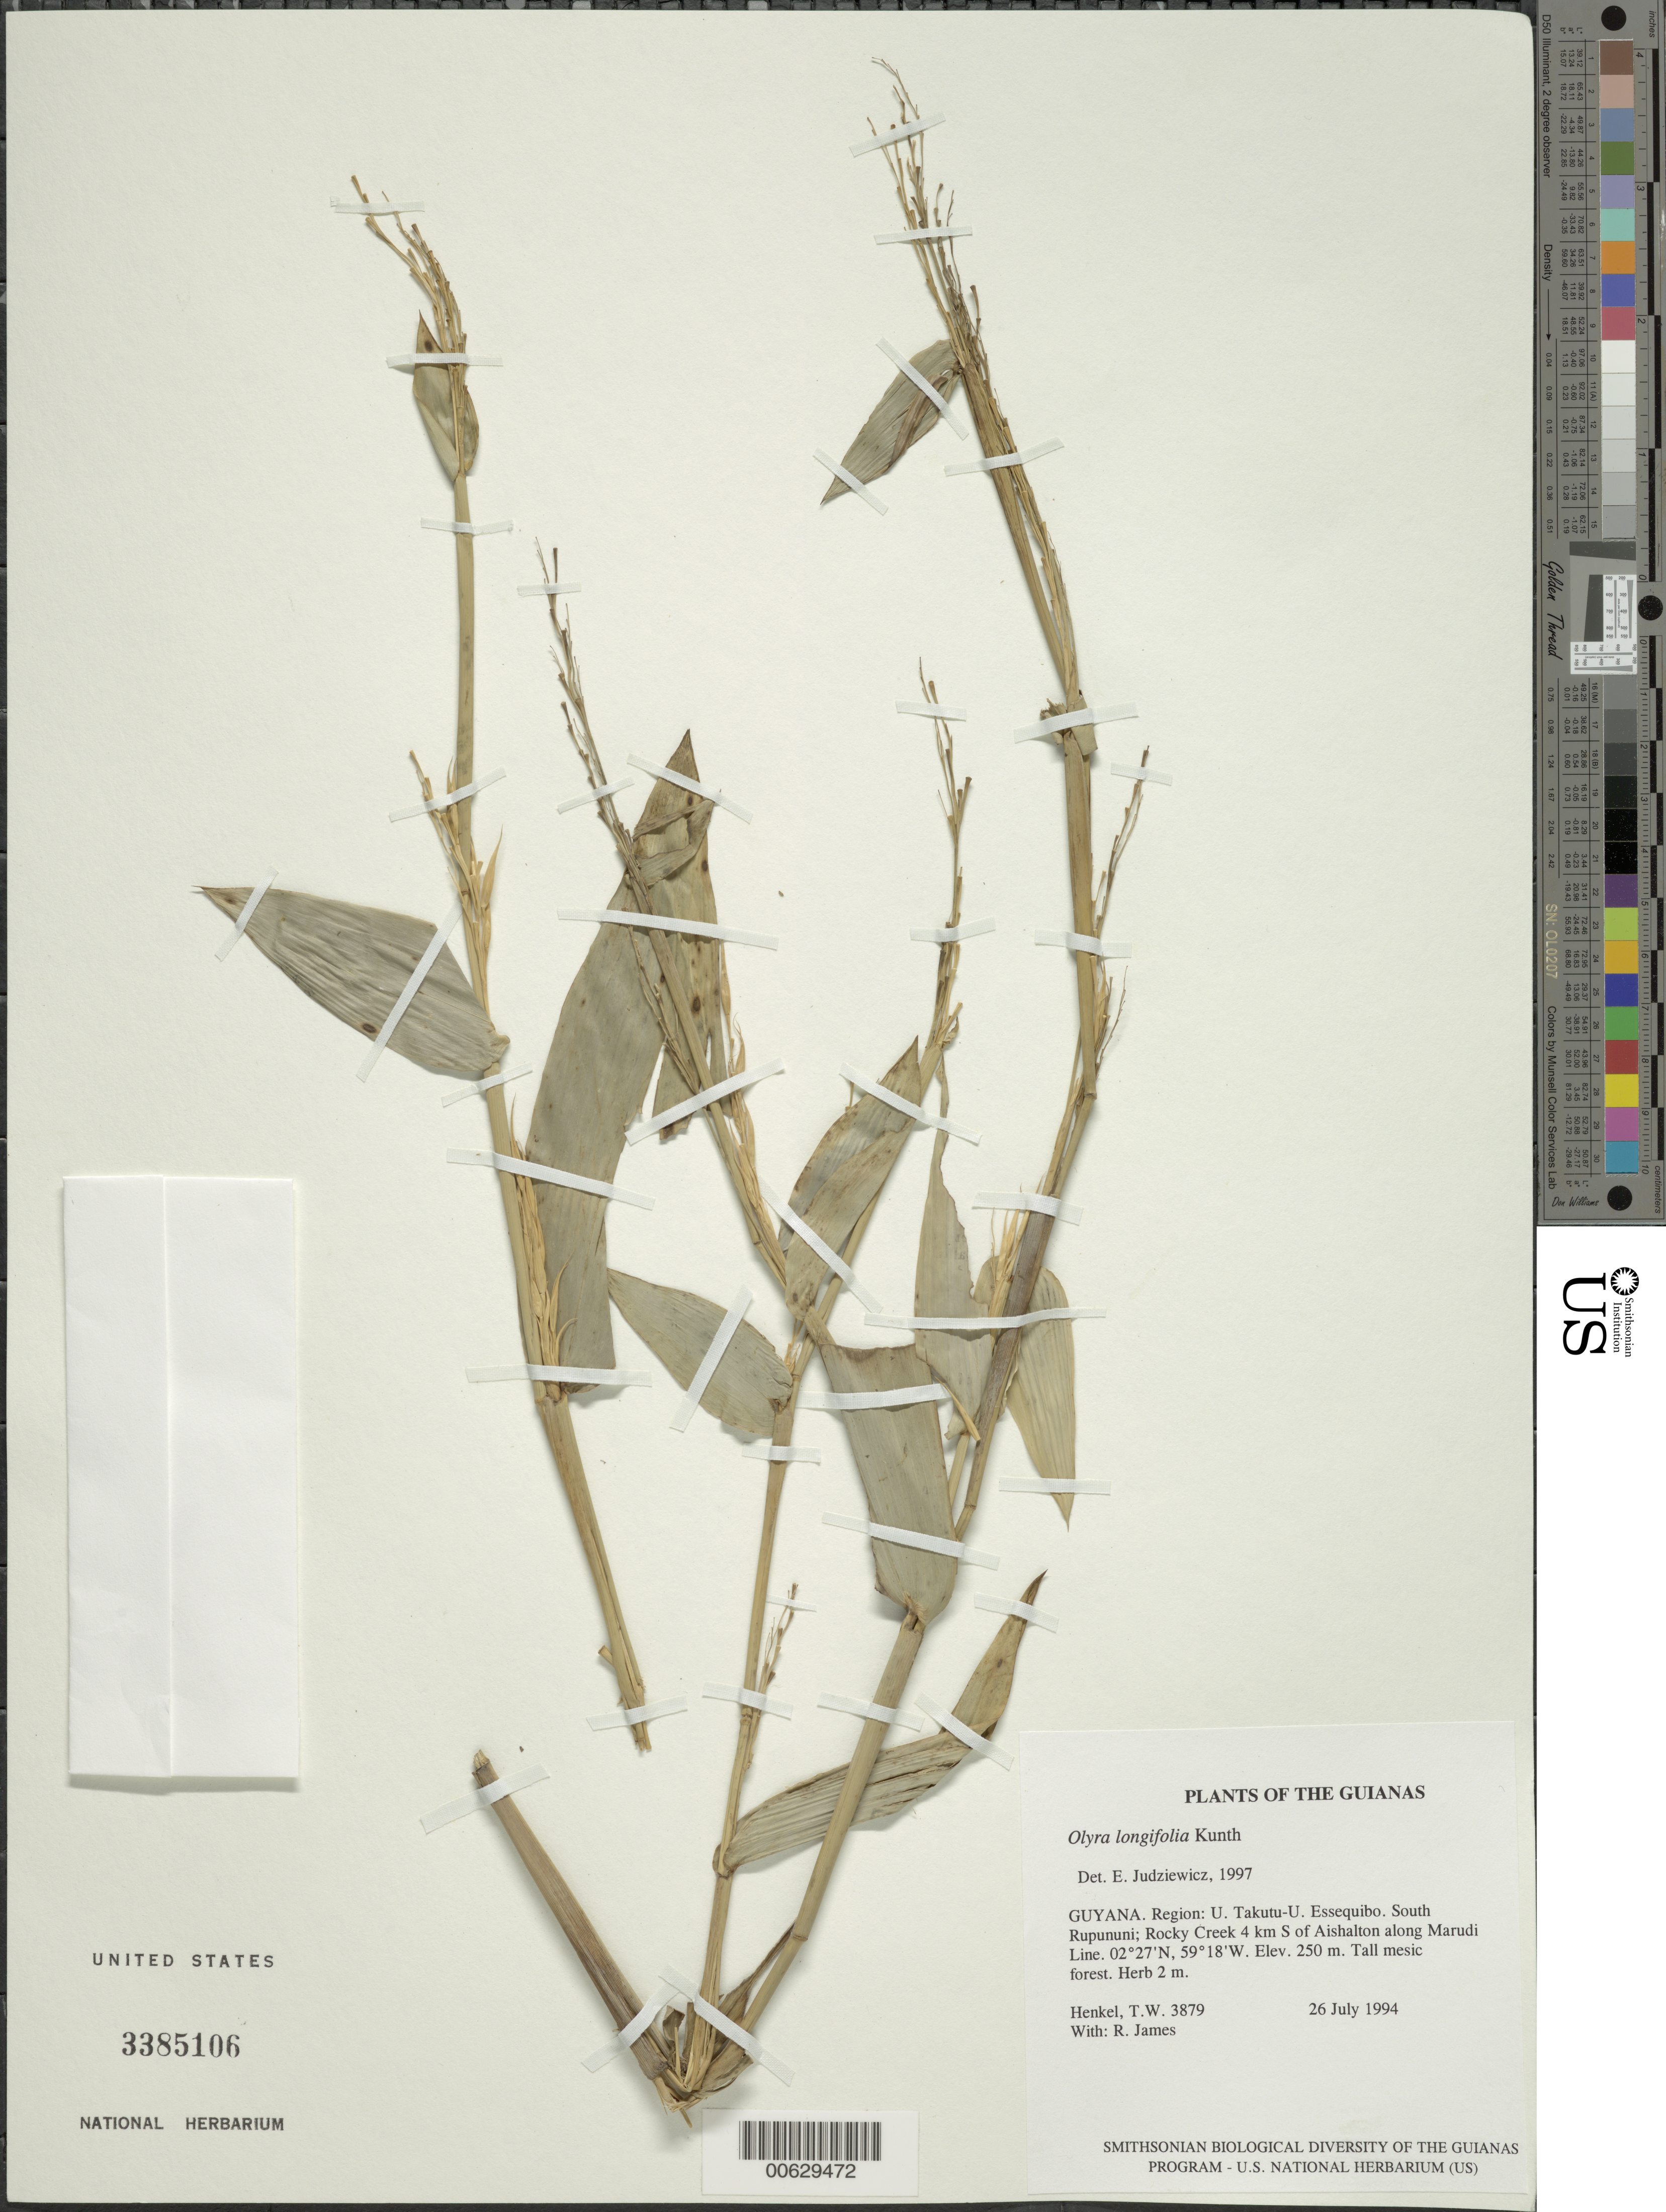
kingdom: Plantae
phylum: Tracheophyta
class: Liliopsida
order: Poales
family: Poaceae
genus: Olyra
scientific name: Olyra longifolia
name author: Kunth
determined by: Judziewicz, E. J.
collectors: T. Henkel & R. James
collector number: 3879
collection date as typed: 26 July 1994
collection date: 1994-07-26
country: Guyana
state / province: U. Takutu-U. Essequibo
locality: South Rupununi; Rocky Creek 4 km S of Aishalton along Marudi Line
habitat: Tall mesic forest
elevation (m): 250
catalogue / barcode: US 3385106